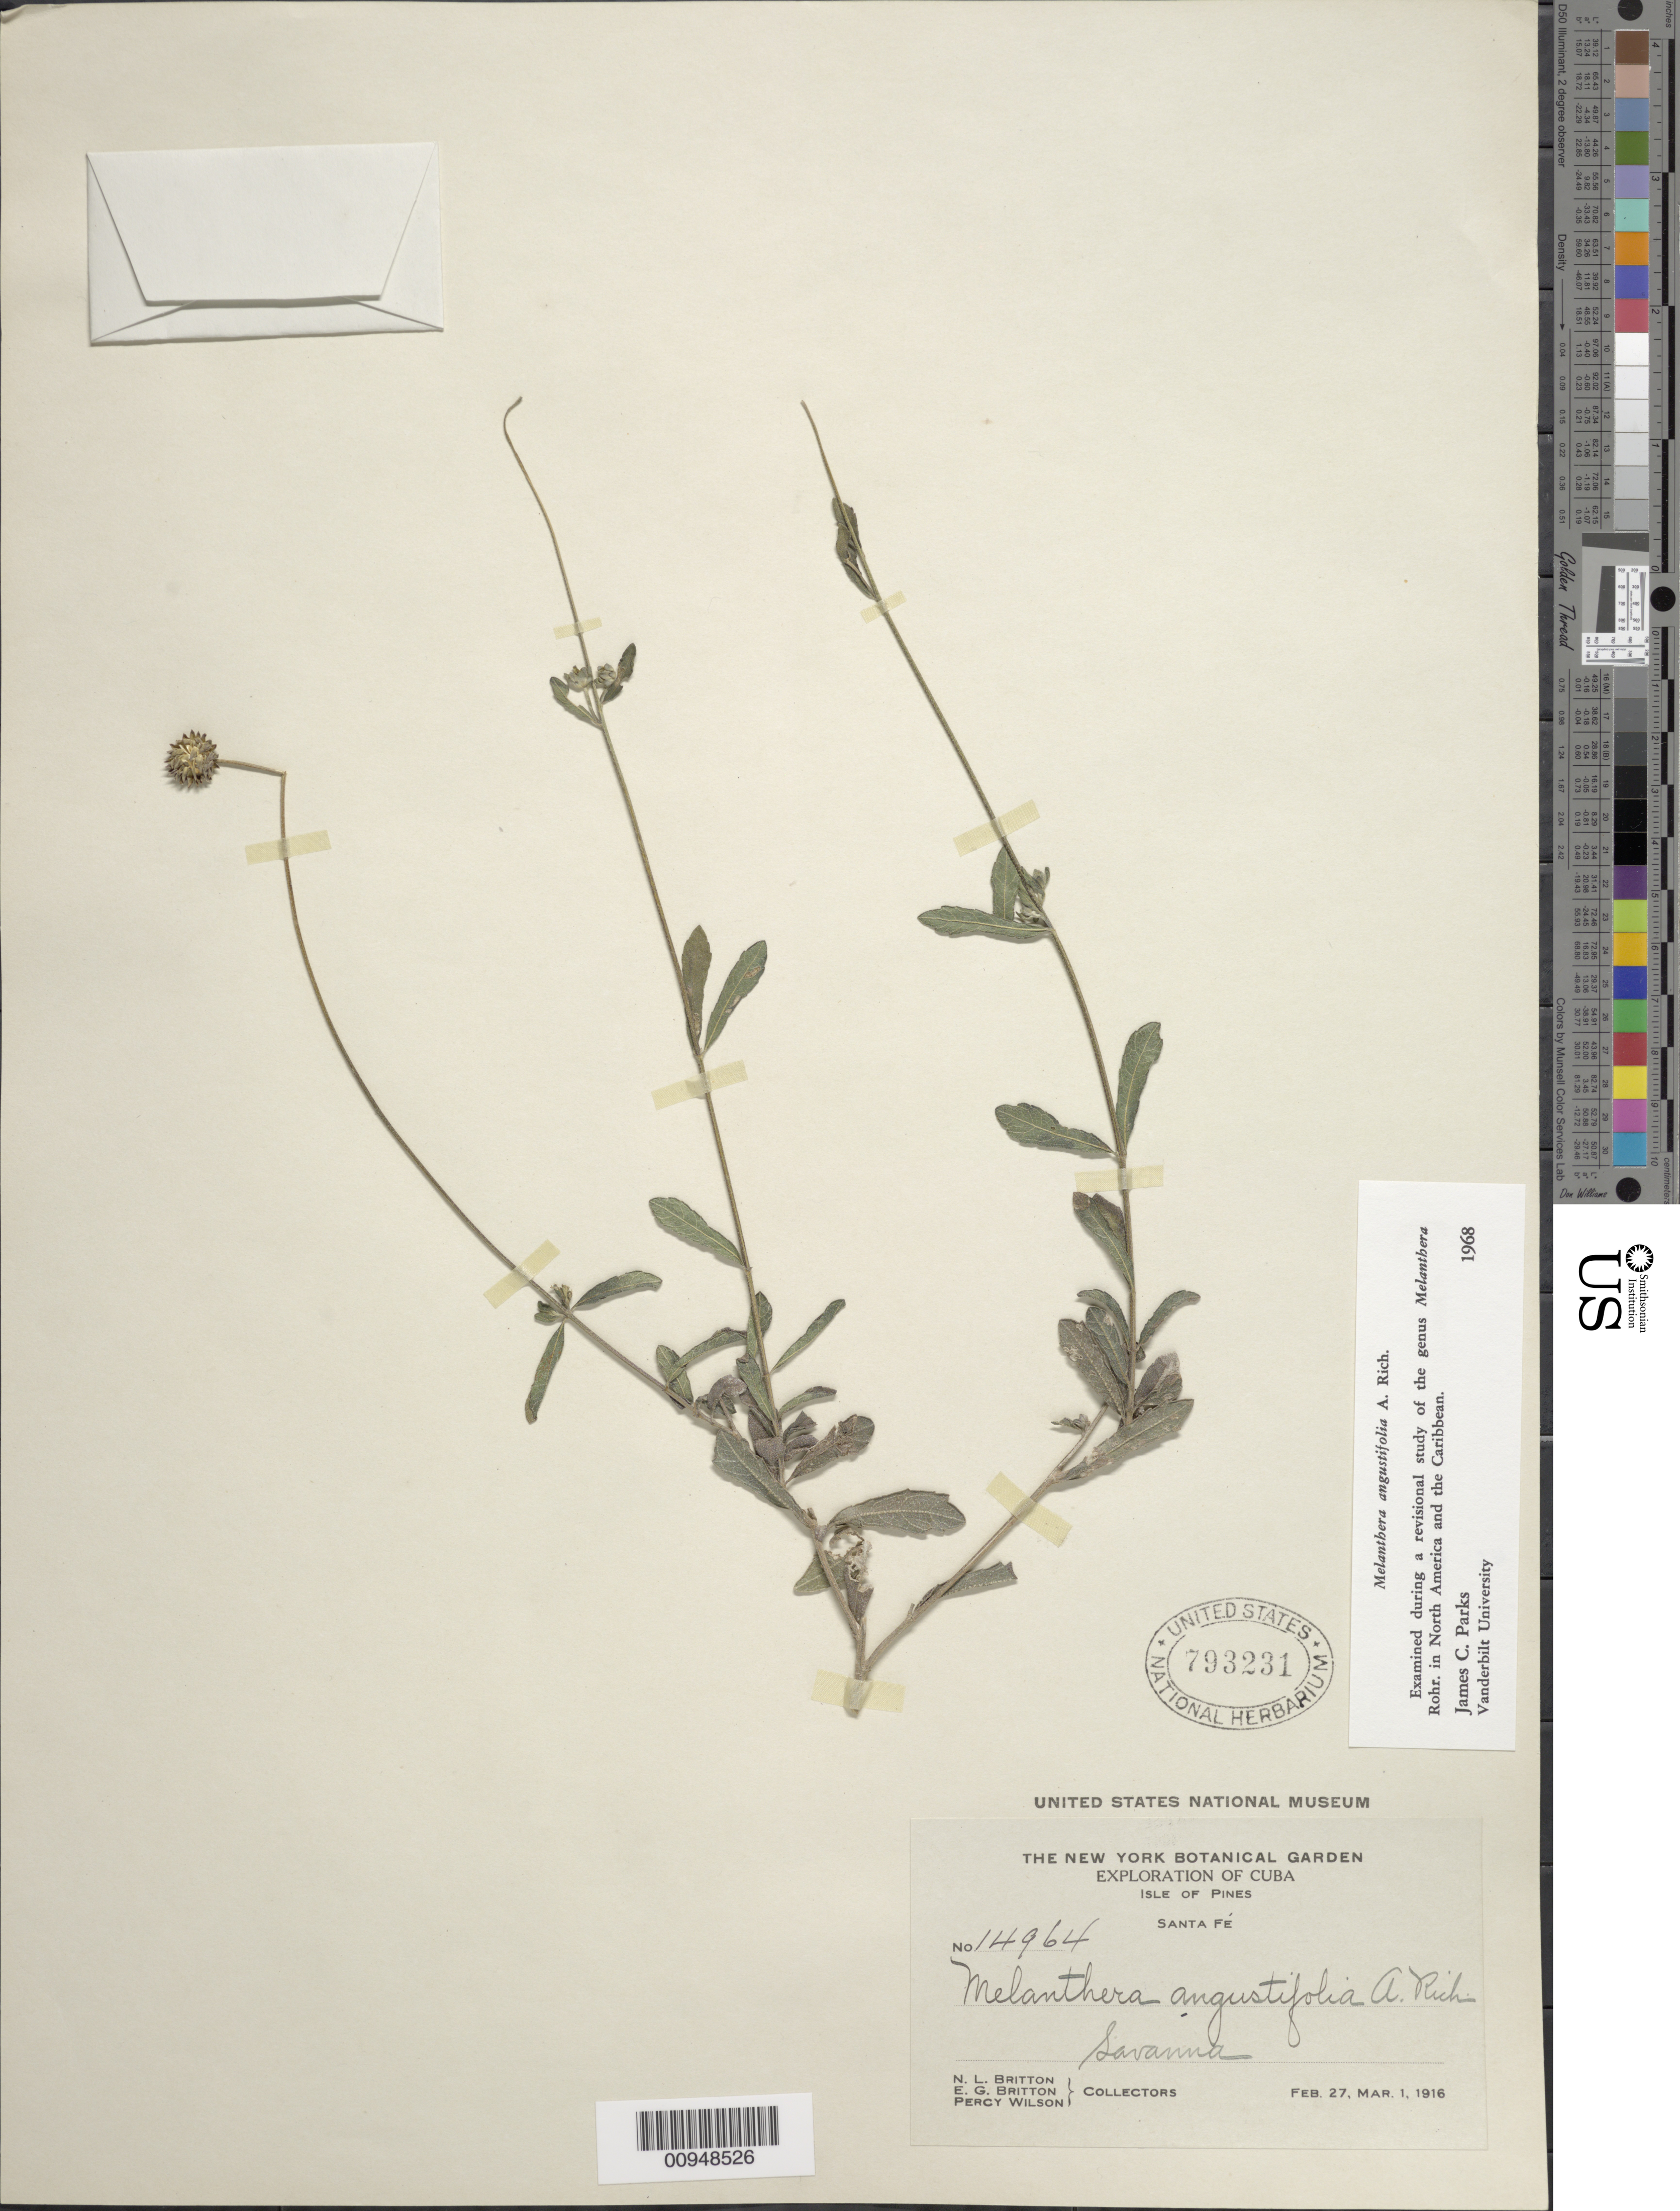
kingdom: Plantae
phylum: Tracheophyta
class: Magnoliopsida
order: Asterales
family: Asteraceae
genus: Melanthera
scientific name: Melanthera angustifolia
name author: A. Rich. in Sagra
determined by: Parks, J. C.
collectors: N. Britton, E. G. Britton & P. Wilson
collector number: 14964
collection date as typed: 27 Feb 1916 to 01 Mar 1916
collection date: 1916-02-27/1916-03-01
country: Cuba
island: Isla de la Juventud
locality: Isle of Pines, Santa Fé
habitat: Savanna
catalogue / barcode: US 793231